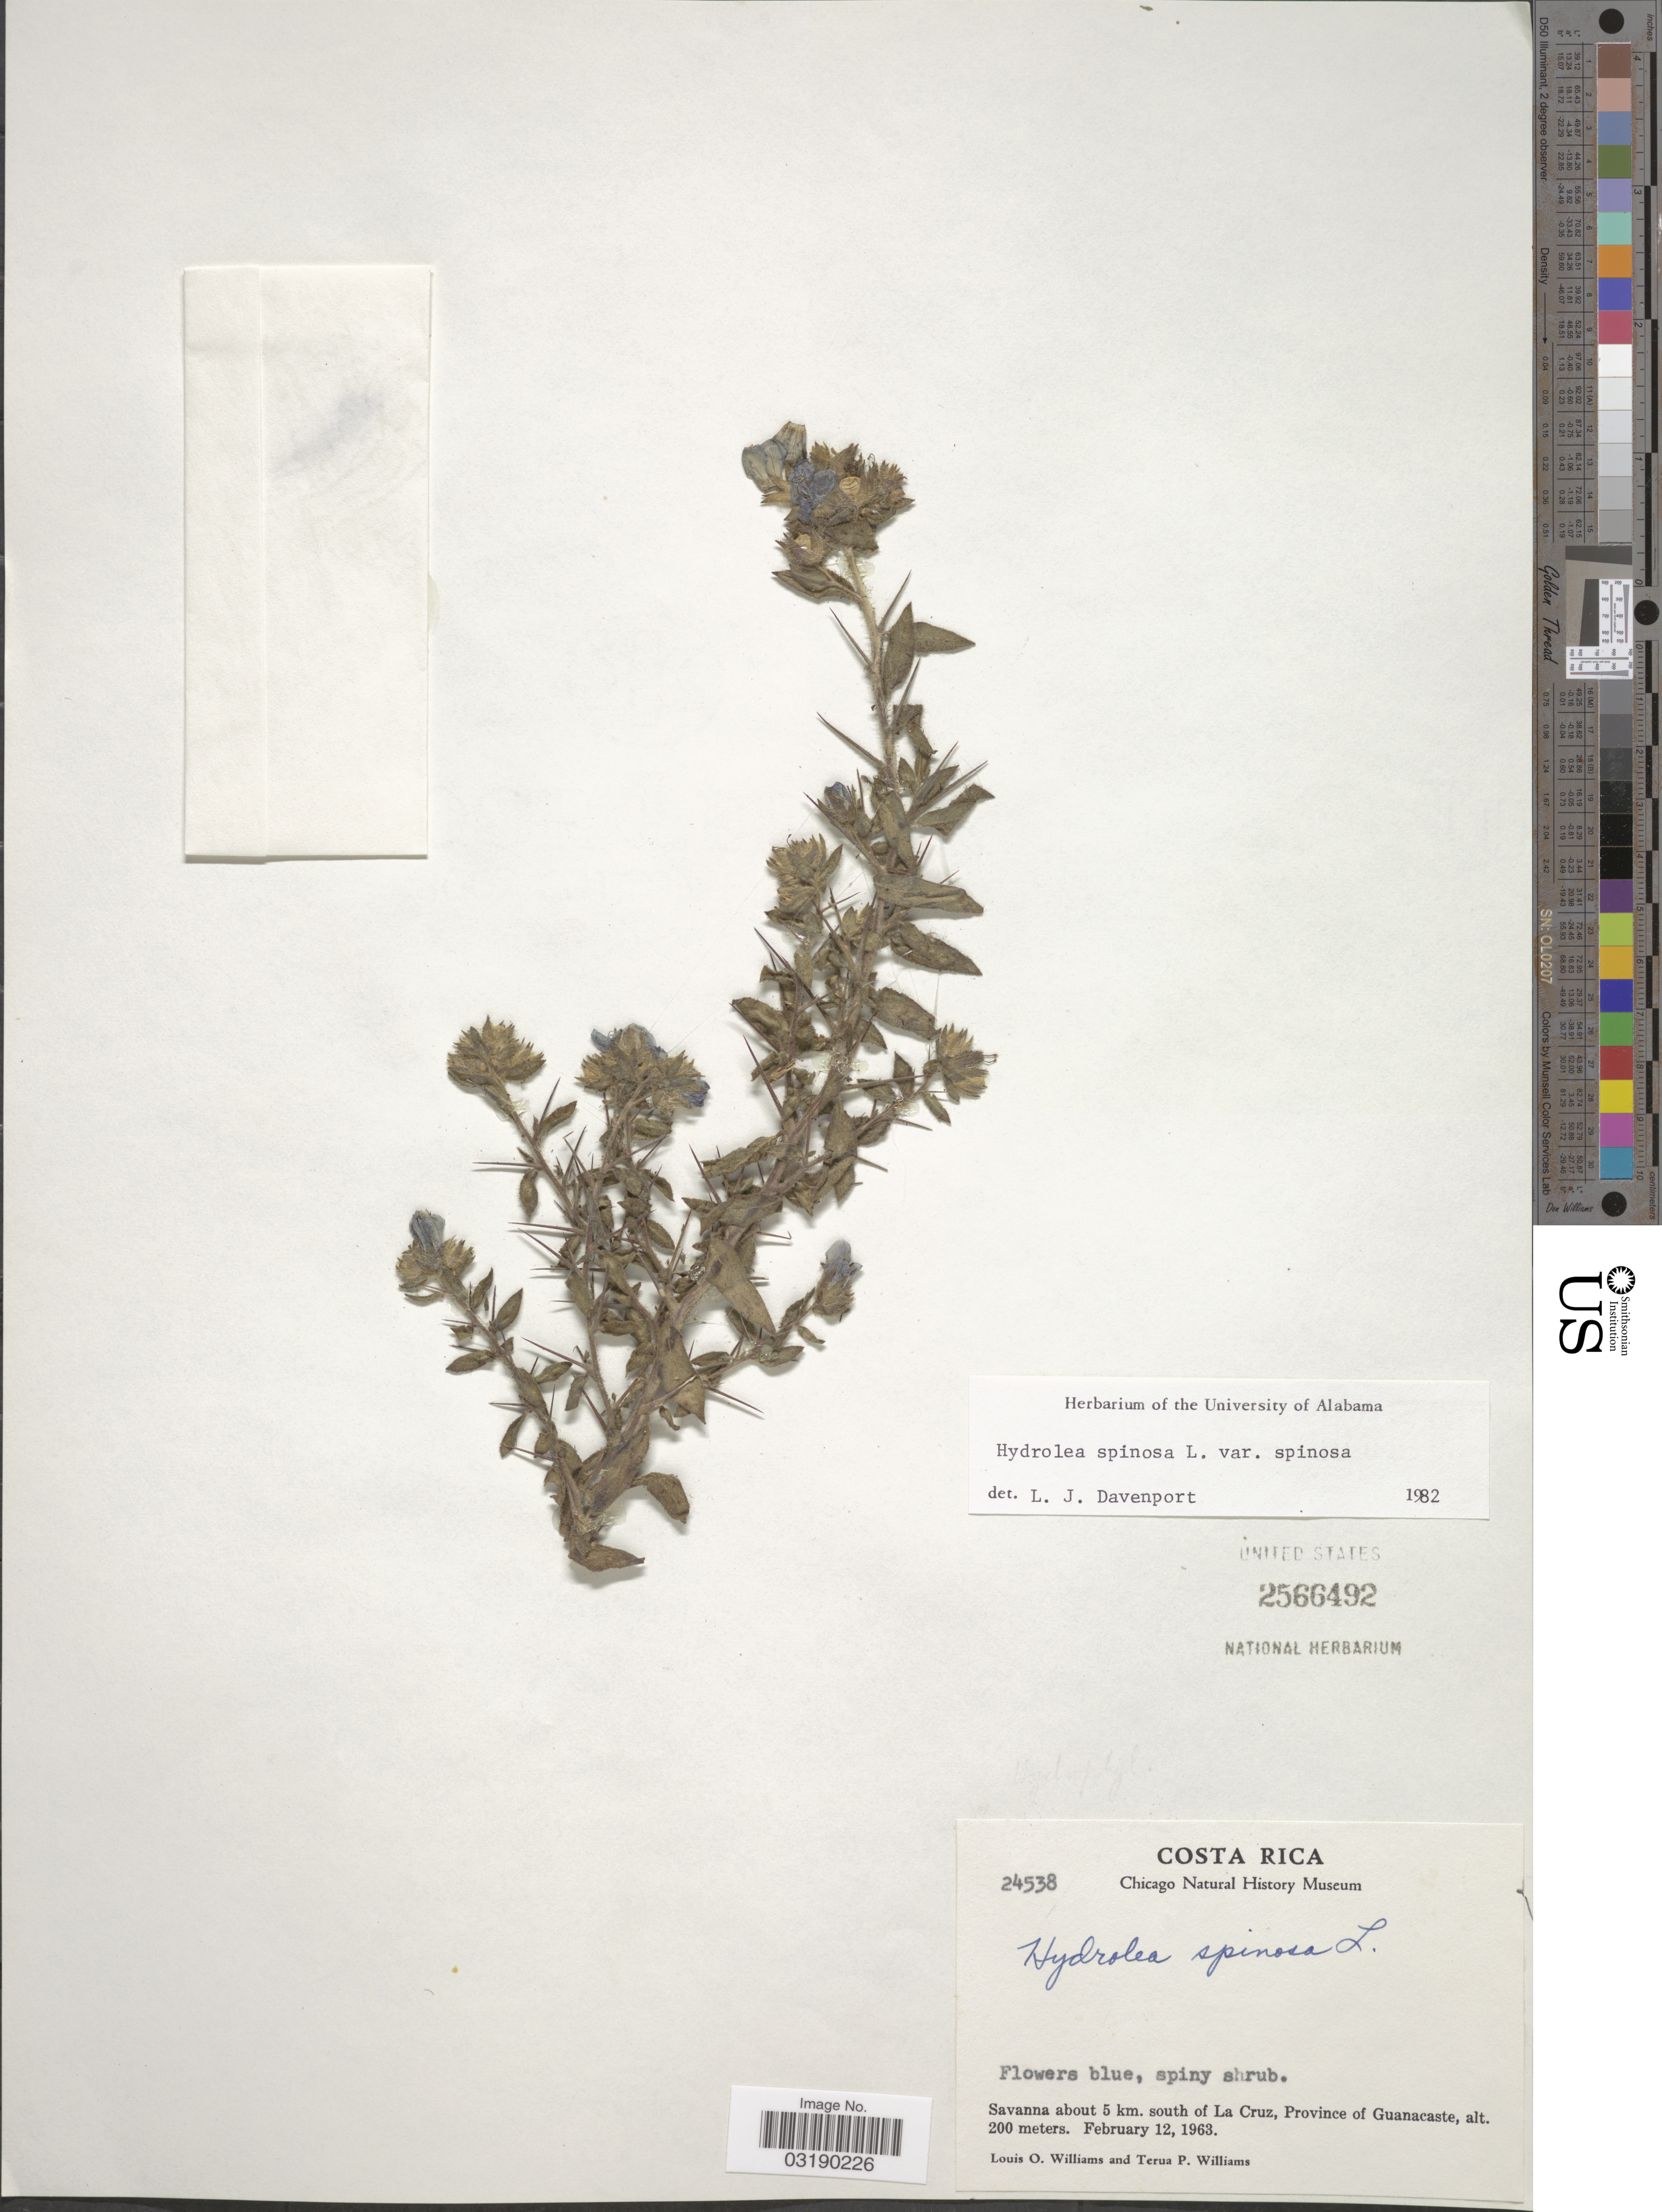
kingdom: Plantae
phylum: Tracheophyta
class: Magnoliopsida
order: Solanales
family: Hydroleaceae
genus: Hydrolea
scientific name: Hydrolea spinosa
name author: L.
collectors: L. O. Williams & T. Williams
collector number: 24538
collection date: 1963-02-12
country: Costa Rica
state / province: Guanacaste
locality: Savanna about 5 km. south of La Cruz.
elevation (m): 200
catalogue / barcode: US 2566492